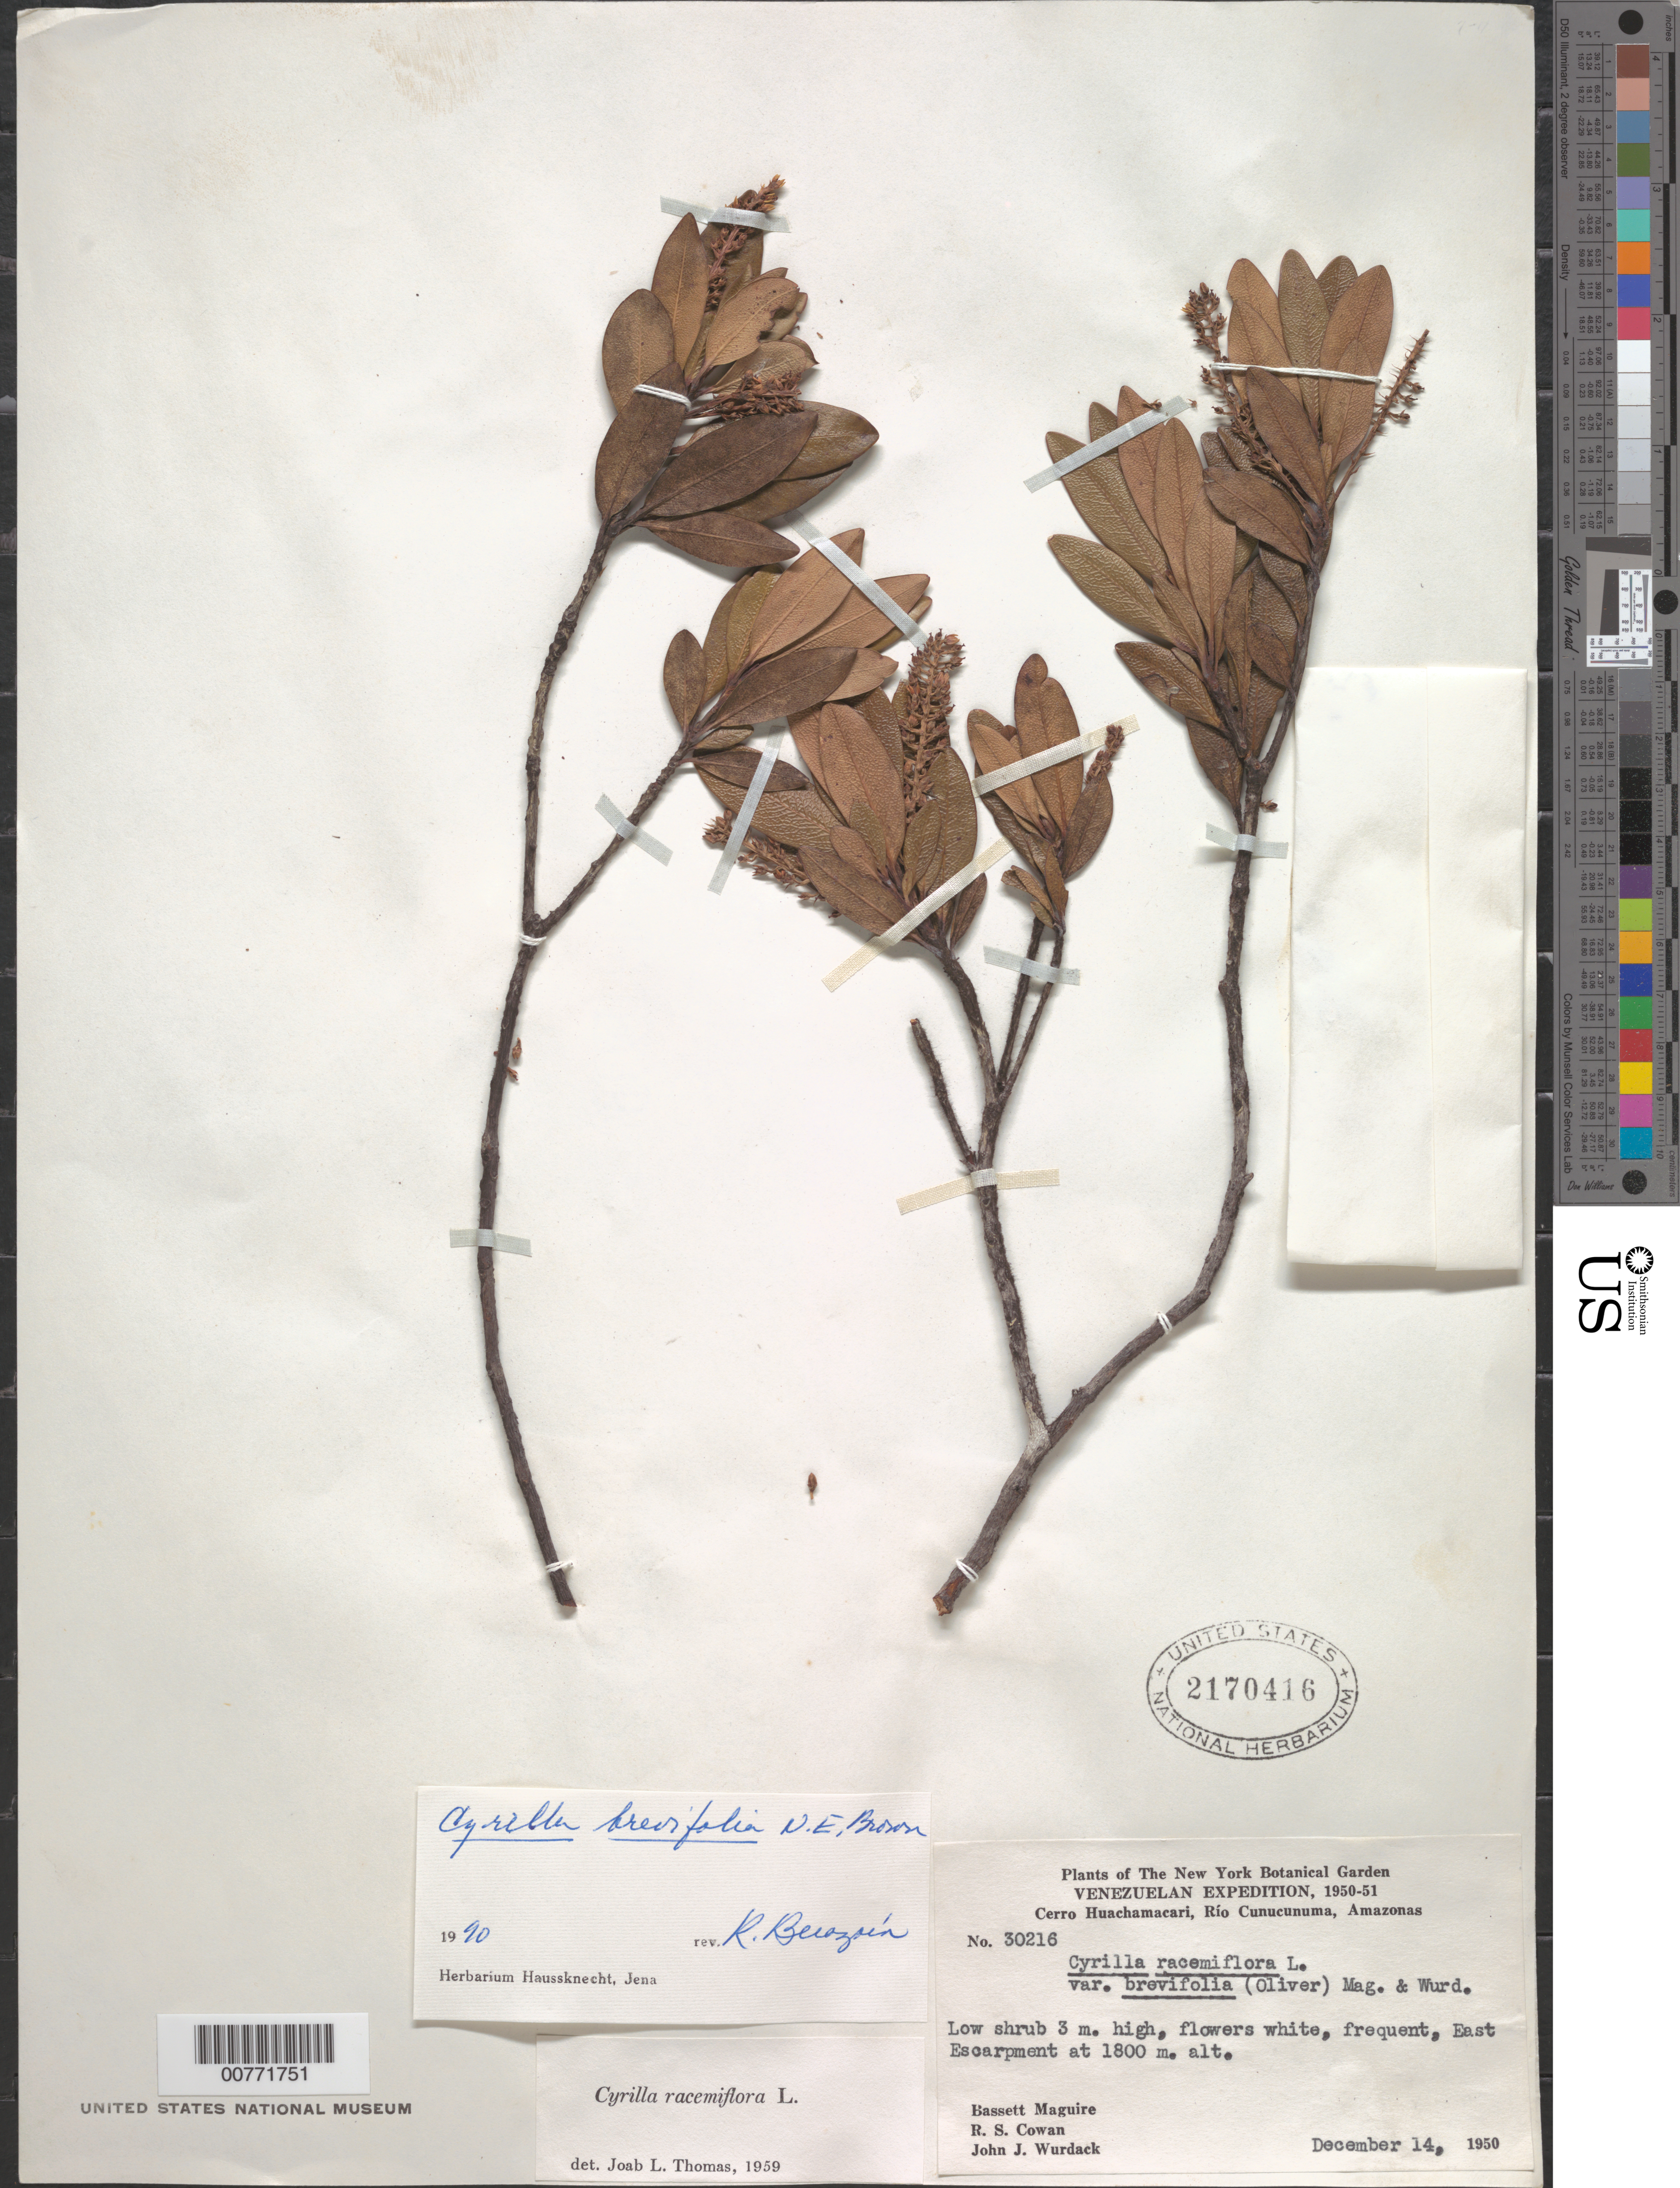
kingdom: Plantae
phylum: Tracheophyta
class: Magnoliopsida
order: Ericales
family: Cyrillaceae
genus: Cyrilla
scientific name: Cyrilla brevifolia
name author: N.E. Br.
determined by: Berozain, R.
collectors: B. Maguire, R. S. Cowan & J. J. Wurdack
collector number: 30216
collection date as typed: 14-Dec-50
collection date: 1950-12-14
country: Venezuela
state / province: Amazonas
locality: Cerro Huachamacari, Río Cunucunuma, East Escarpment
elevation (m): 1800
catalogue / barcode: US 2170416